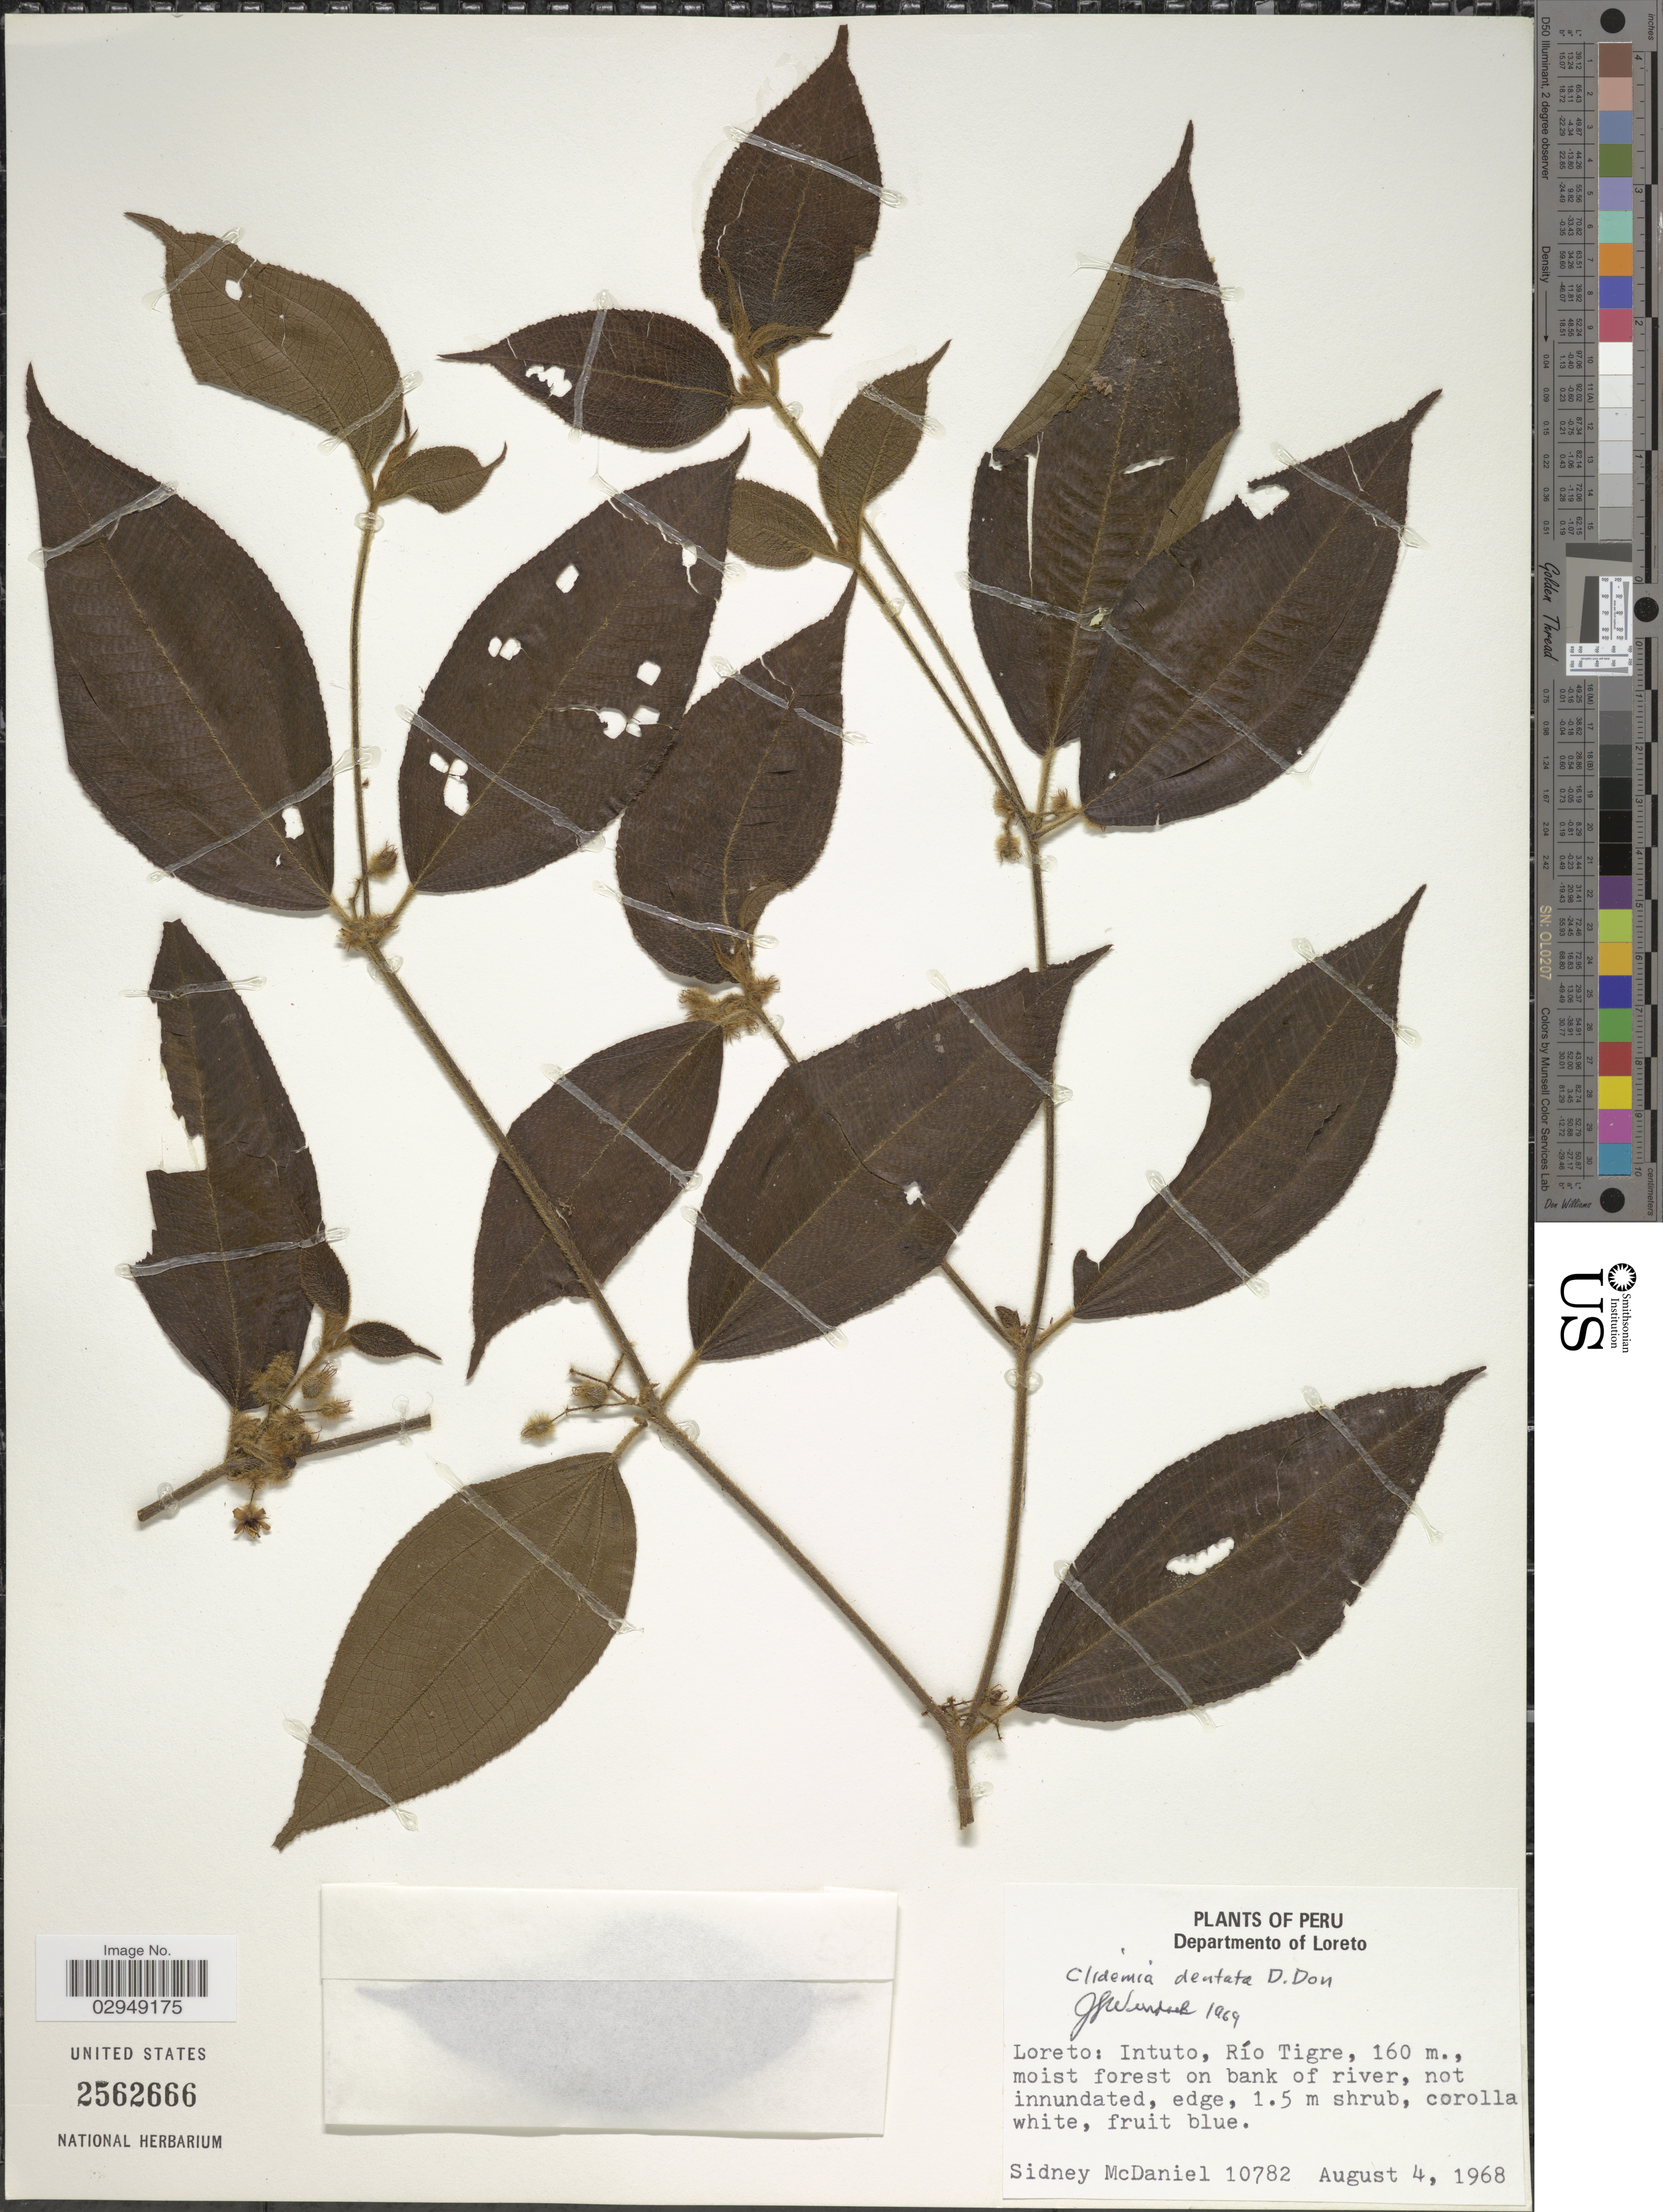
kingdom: Plantae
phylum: Tracheophyta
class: Magnoliopsida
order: Myrtales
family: Melastomataceae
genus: Clidemia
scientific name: Clidemia dentata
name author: D. Don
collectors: S. McDaniel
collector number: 10782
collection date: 1968-08-04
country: Peru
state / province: Loreto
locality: Departmento of Loreto, Intuto, Río Tigre.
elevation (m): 160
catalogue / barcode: US 2562666